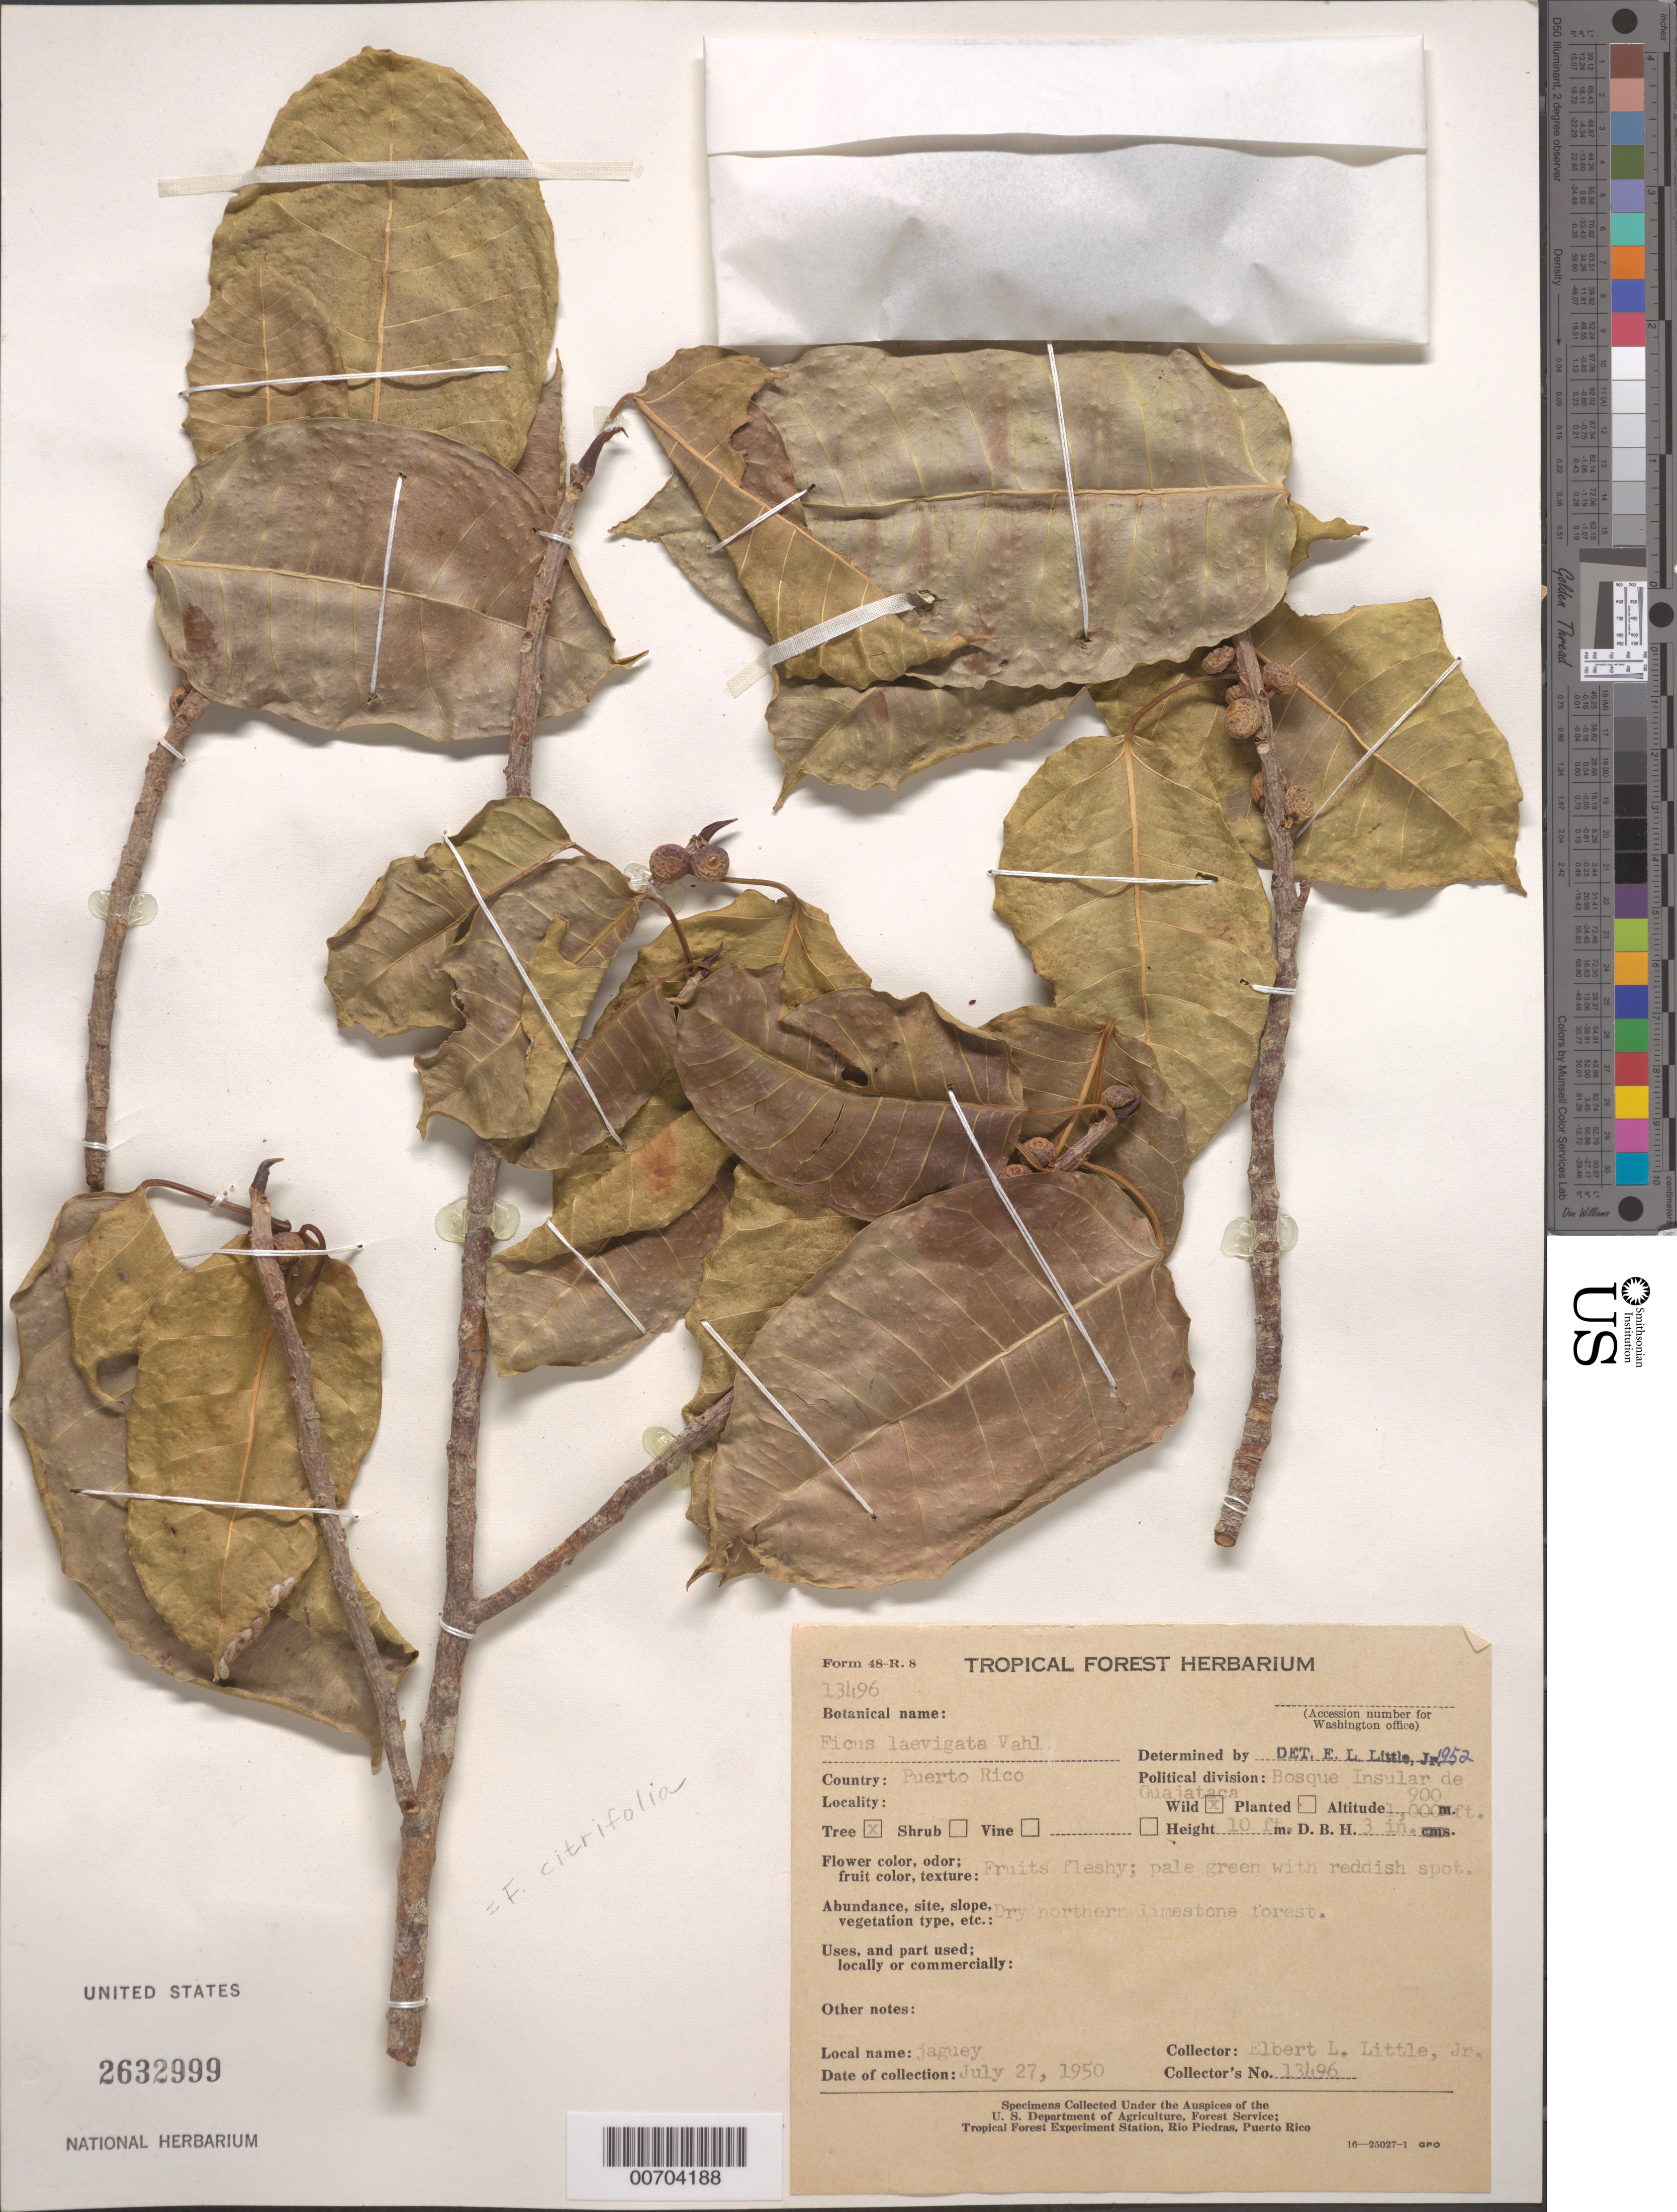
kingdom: Plantae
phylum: Tracheophyta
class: Magnoliopsida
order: Rosales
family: Moraceae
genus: Ficus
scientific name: Ficus laevigata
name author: Vahl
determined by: Little, Elbert L., Jr., (FSSR), United States Department of Agriculture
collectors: E. L. Little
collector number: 13496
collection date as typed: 27 Jul 1950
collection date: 1950-07-27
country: Puerto Rico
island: Greater Antilles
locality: Bosque Insular de Guajataca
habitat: Dry northern limestone forest.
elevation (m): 274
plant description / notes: Common name: jaguey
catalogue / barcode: US 2632999